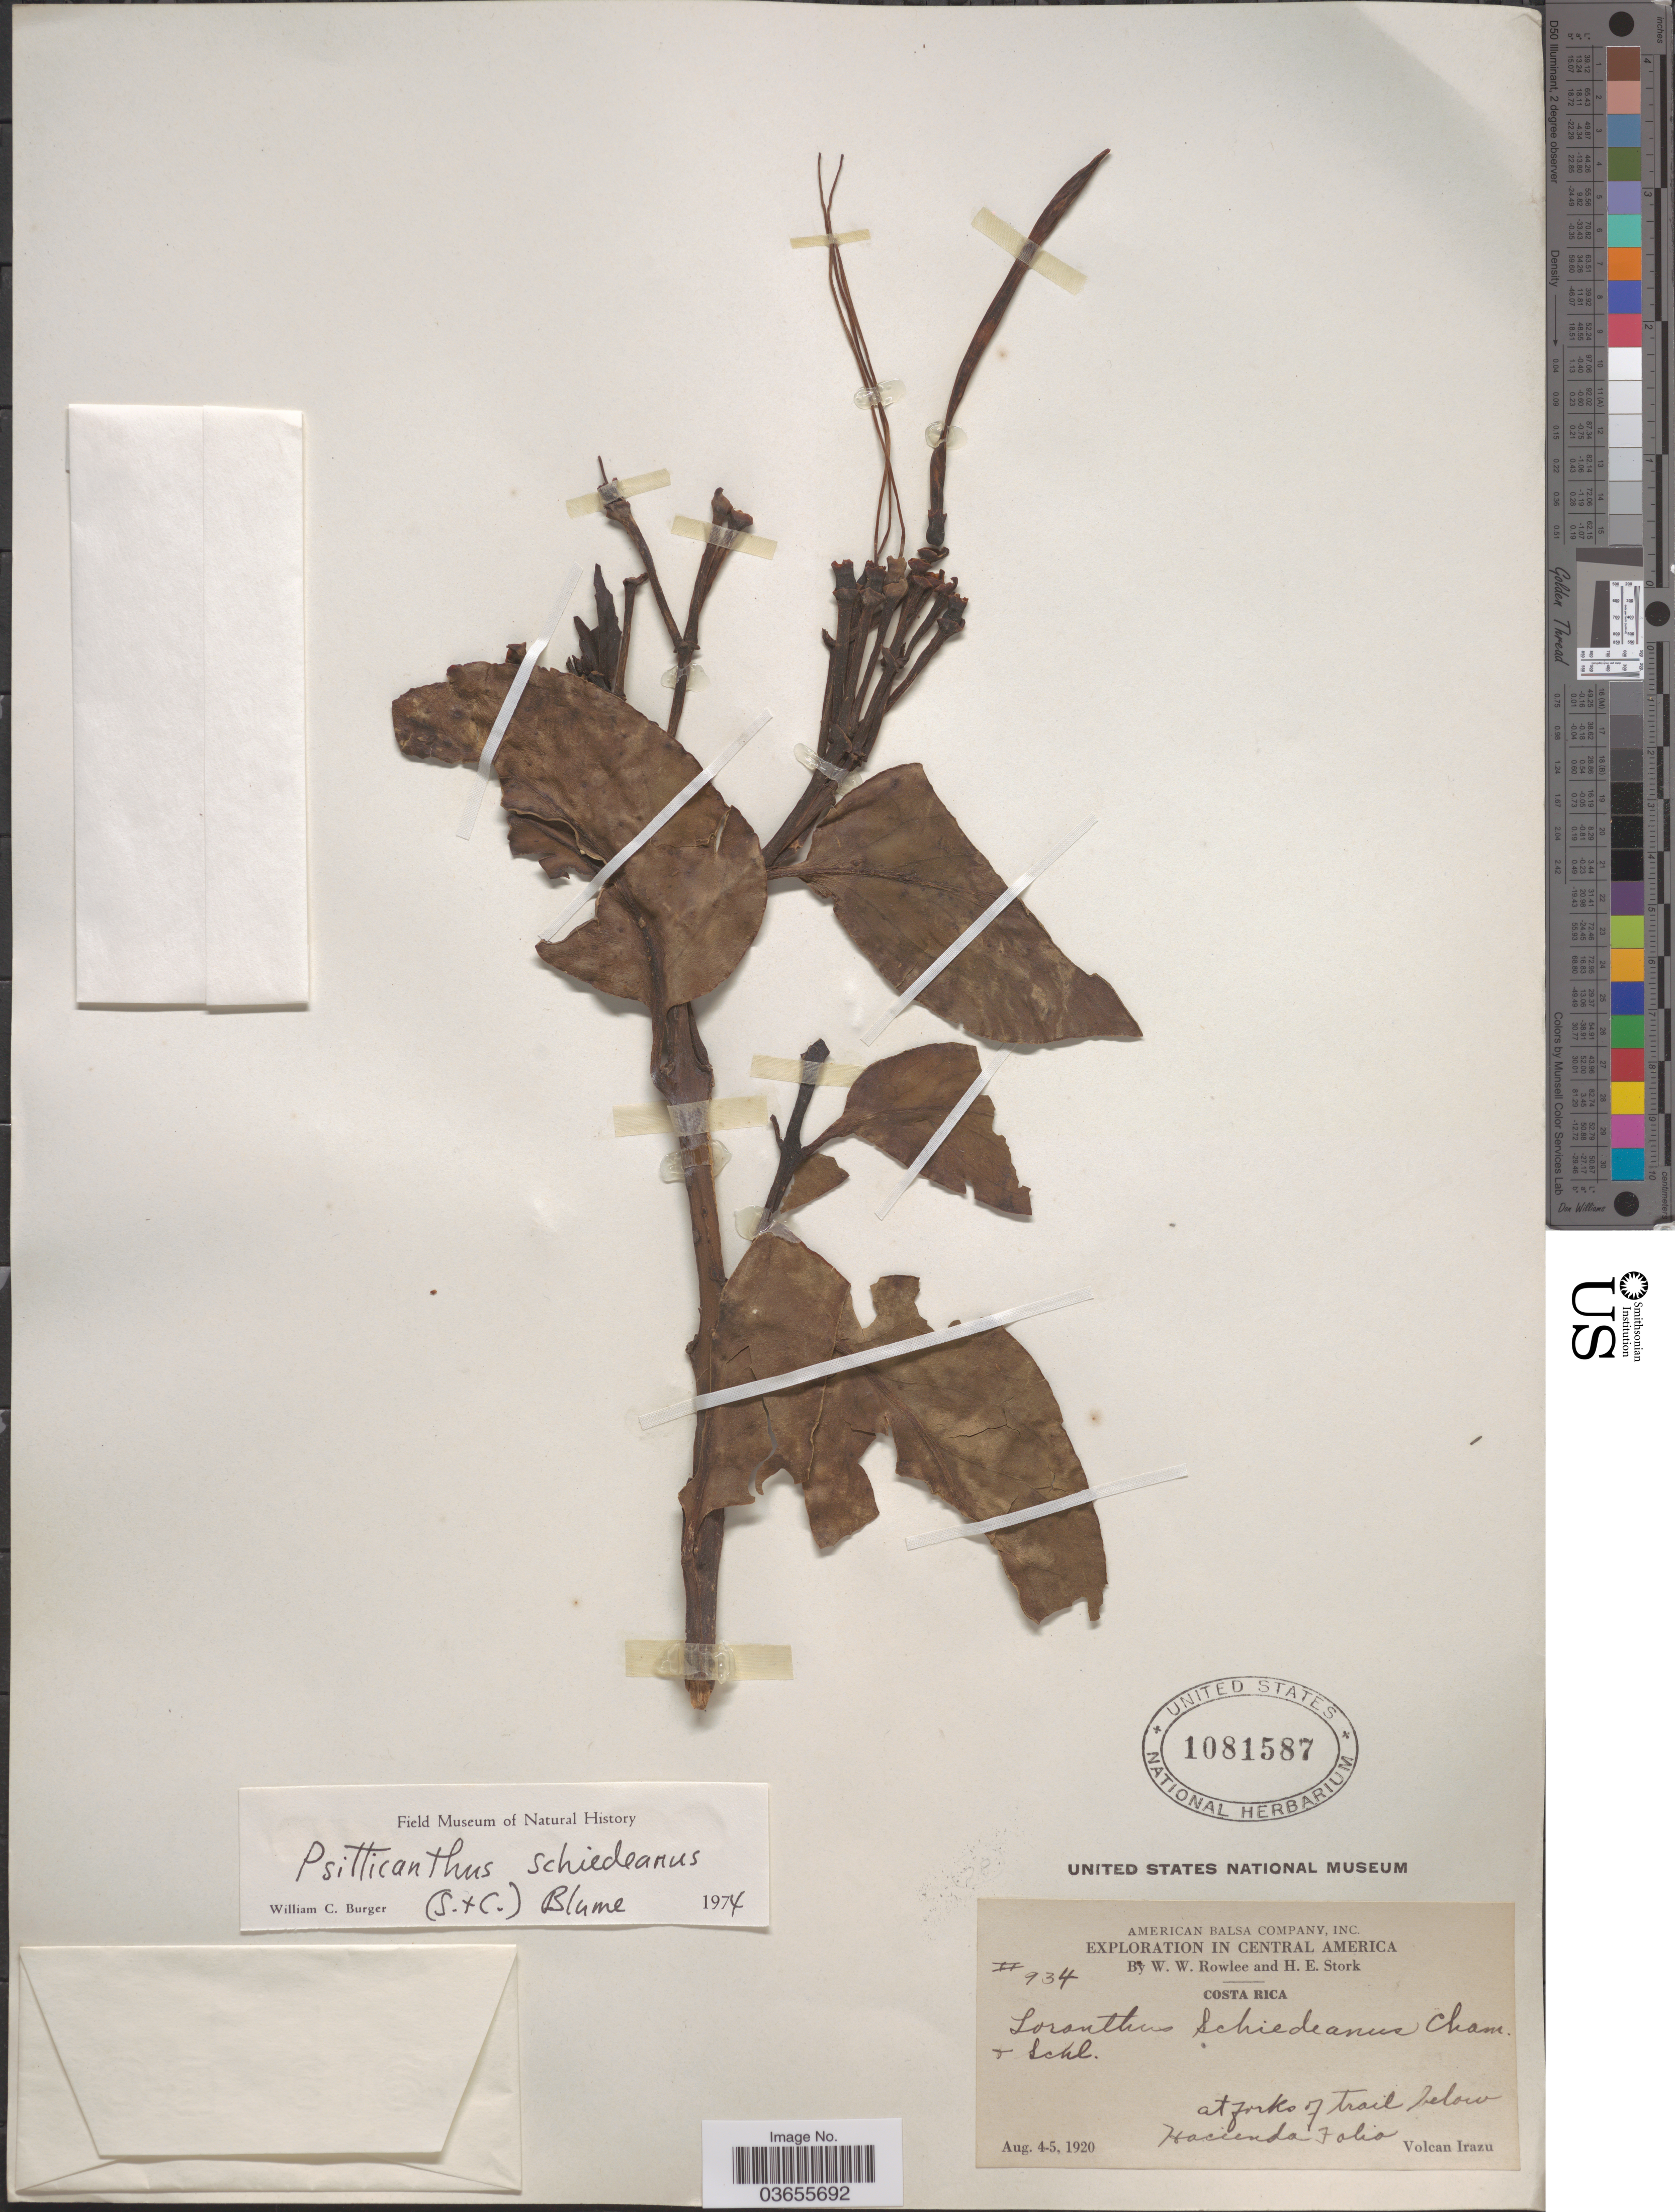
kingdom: Plantae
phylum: Tracheophyta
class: Magnoliopsida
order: Santalales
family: Loranthaceae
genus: Psittacanthus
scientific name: Psittacanthus schiedeanus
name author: (Schltdl. & Cham.) Blume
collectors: W. W. Rowlee & H. E. Stork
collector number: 934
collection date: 1920-08-04/1920-08-05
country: Costa Rica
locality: At forks of trail below Hacienda Folio, Volcan Irazu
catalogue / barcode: US 1081587